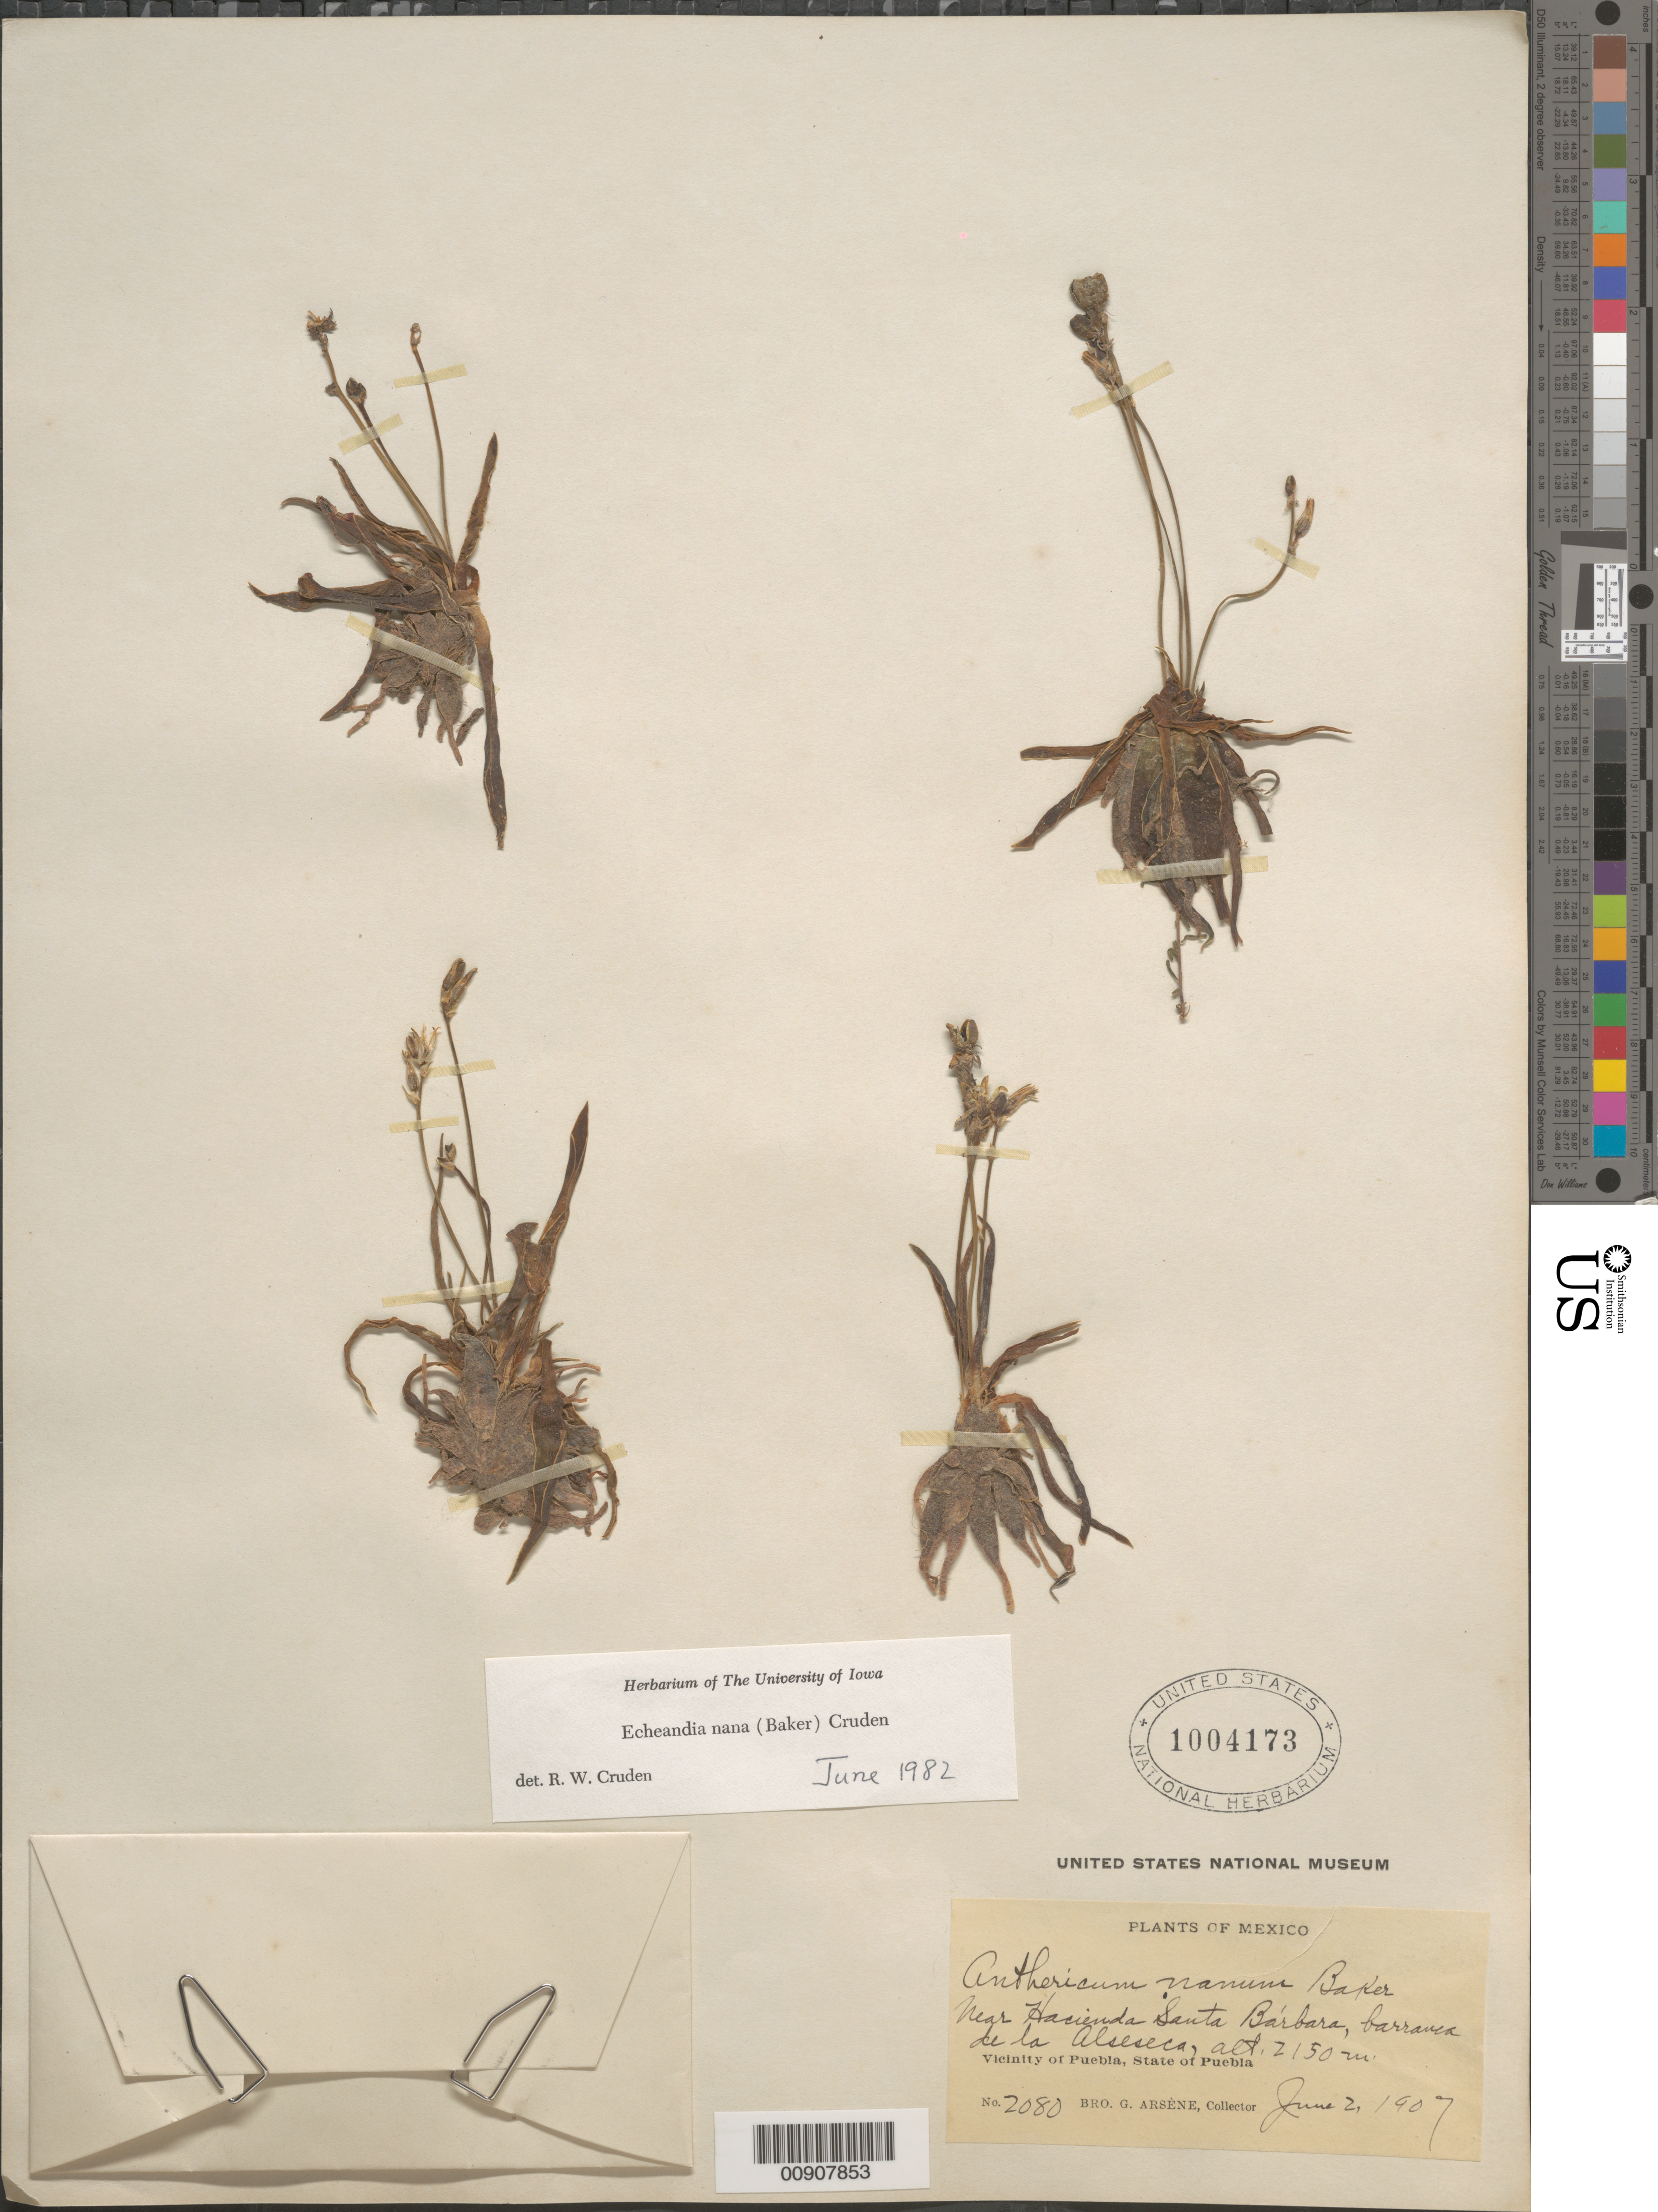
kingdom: Plantae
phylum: Tracheophyta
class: Liliopsida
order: Asparagales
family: Asparagaceae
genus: Echeandia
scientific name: Echeandia nana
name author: (Baker) Cruden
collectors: Bro. G. Arsène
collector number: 2080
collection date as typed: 02 Jun 1907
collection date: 1907-06-02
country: Mexico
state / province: Puebla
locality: Near Hacienda Santa Bárbara, barranca de la Alseseca. Vicinity of Puebla, State of Puebla.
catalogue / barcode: US 1004173